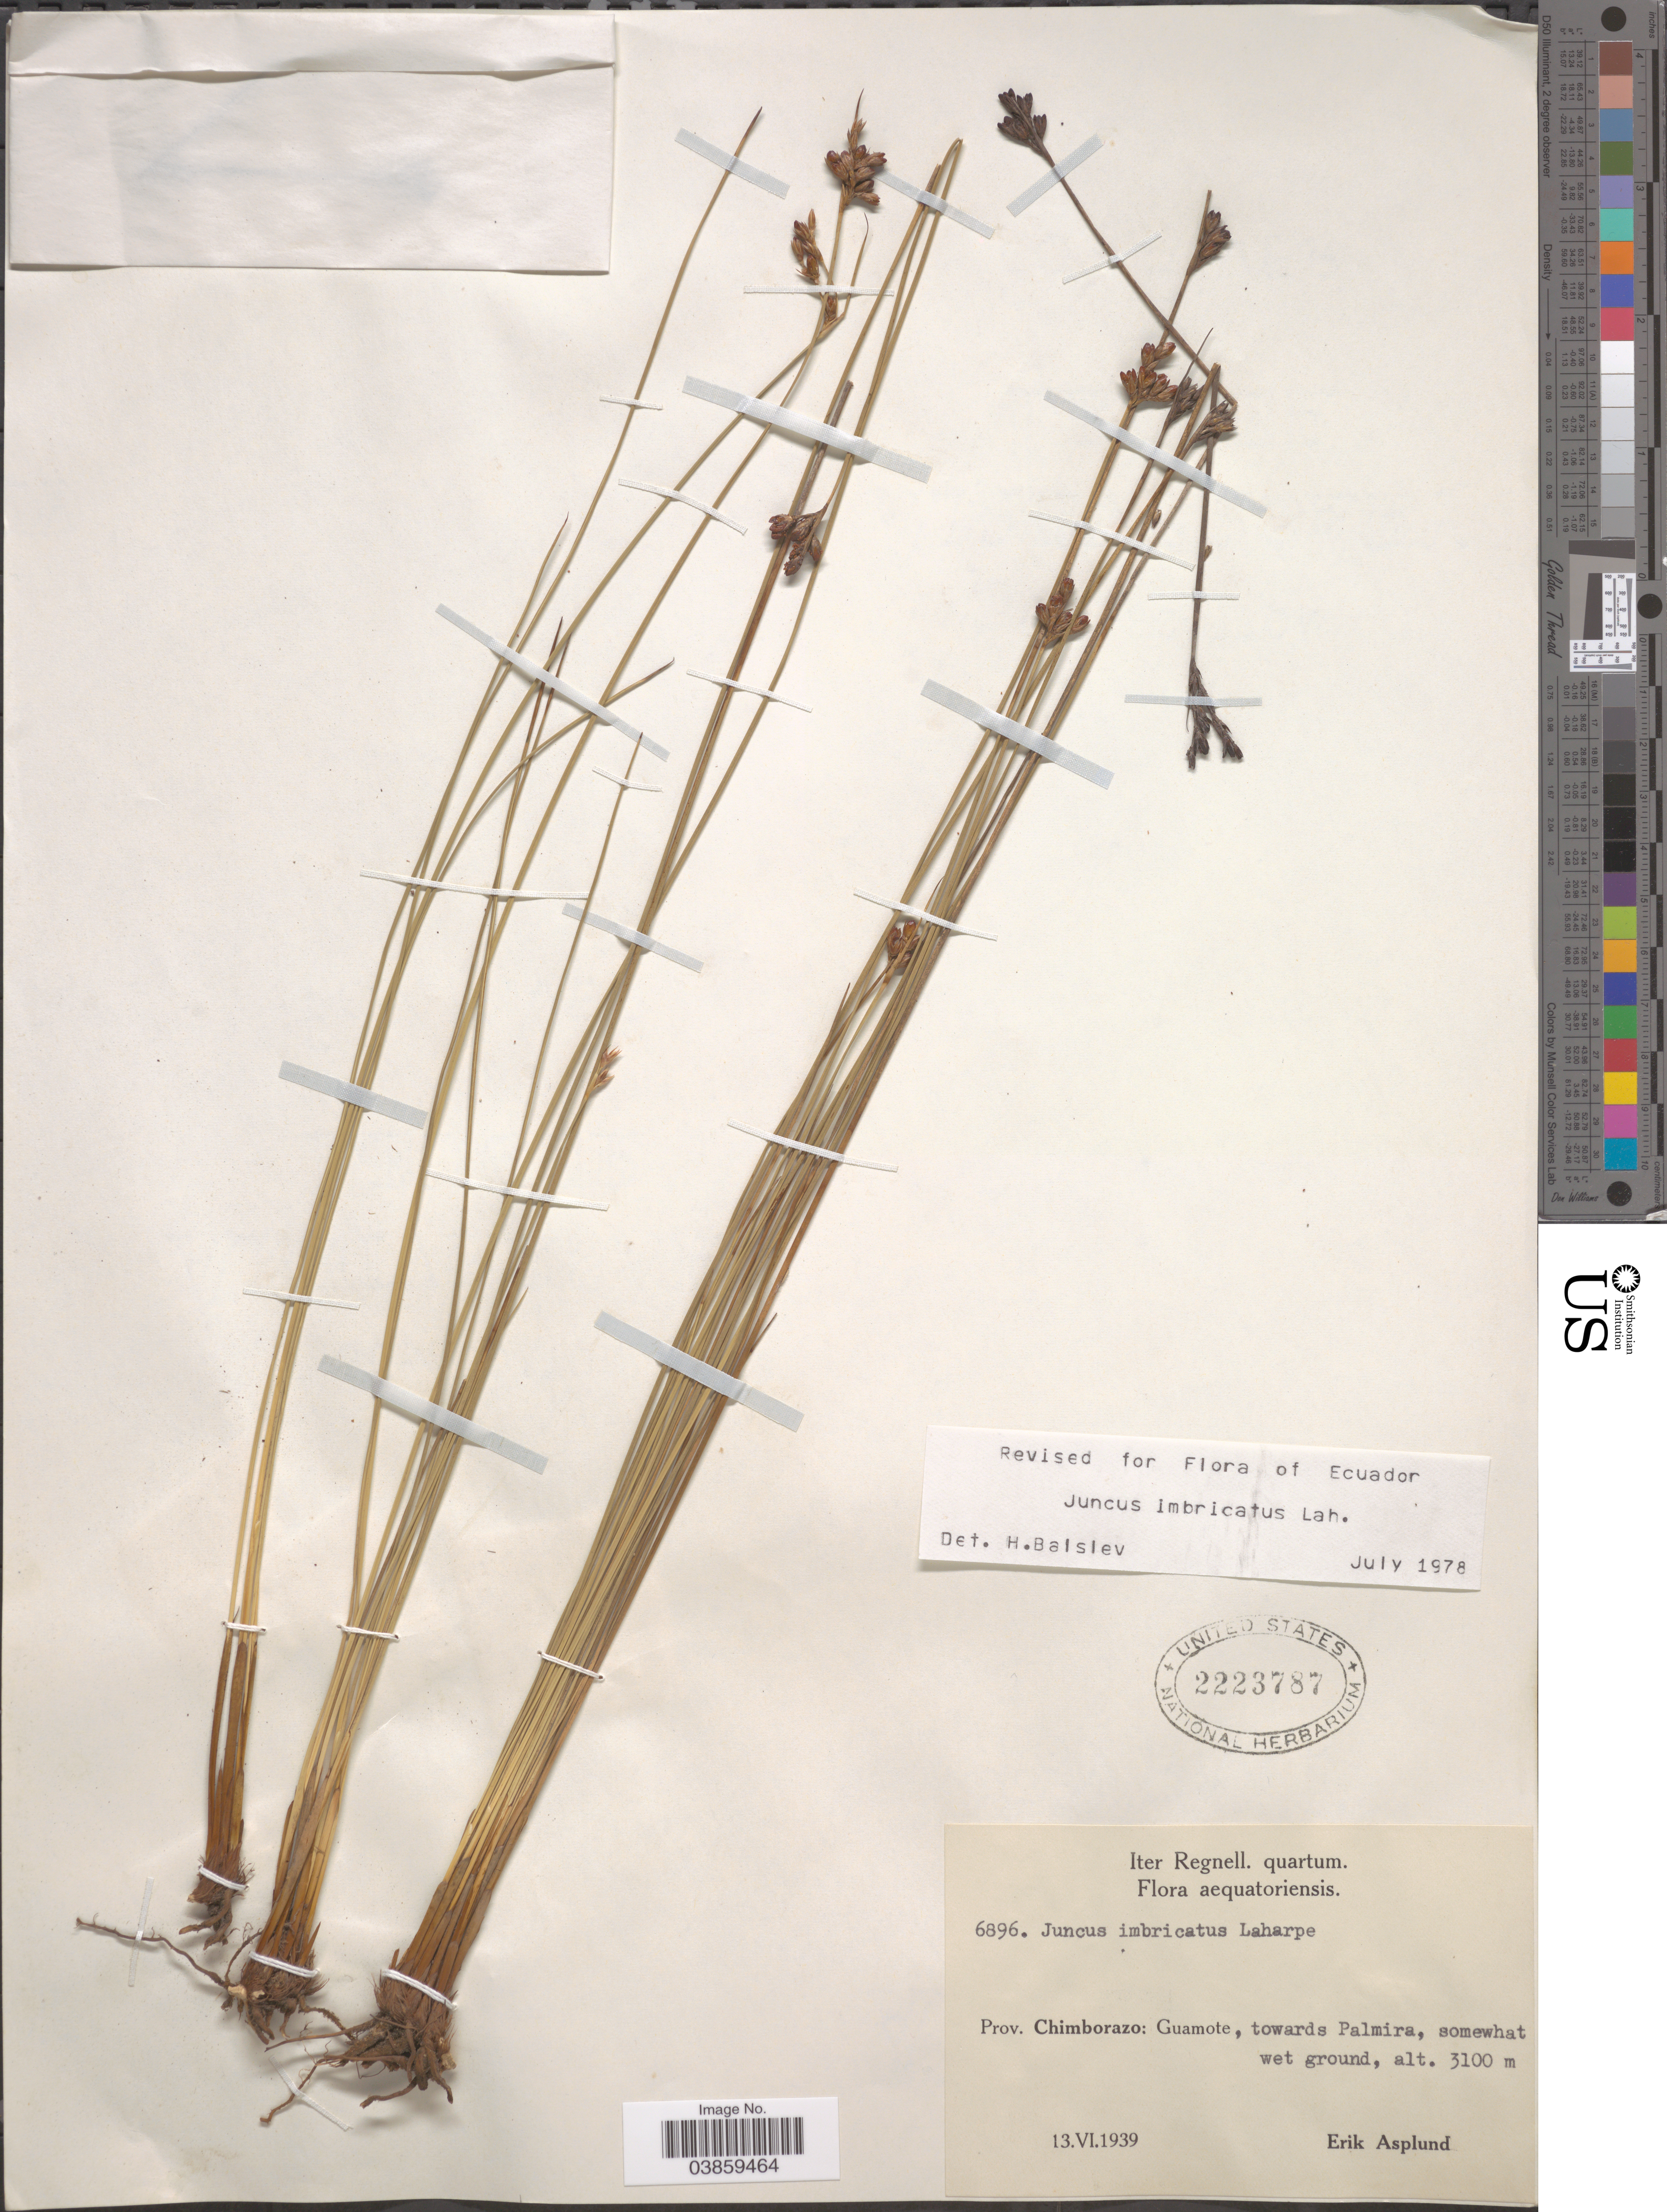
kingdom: Plantae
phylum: Tracheophyta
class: Liliopsida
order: Poales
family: Juncaceae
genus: Juncus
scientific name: Juncus imbricatus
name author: Laharpe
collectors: E. Asplund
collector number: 6896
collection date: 1939-06-13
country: Ecuador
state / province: Chimborazo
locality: Aequatoriensis. Guamote, towards Palmira.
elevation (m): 3100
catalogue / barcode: US 2223787